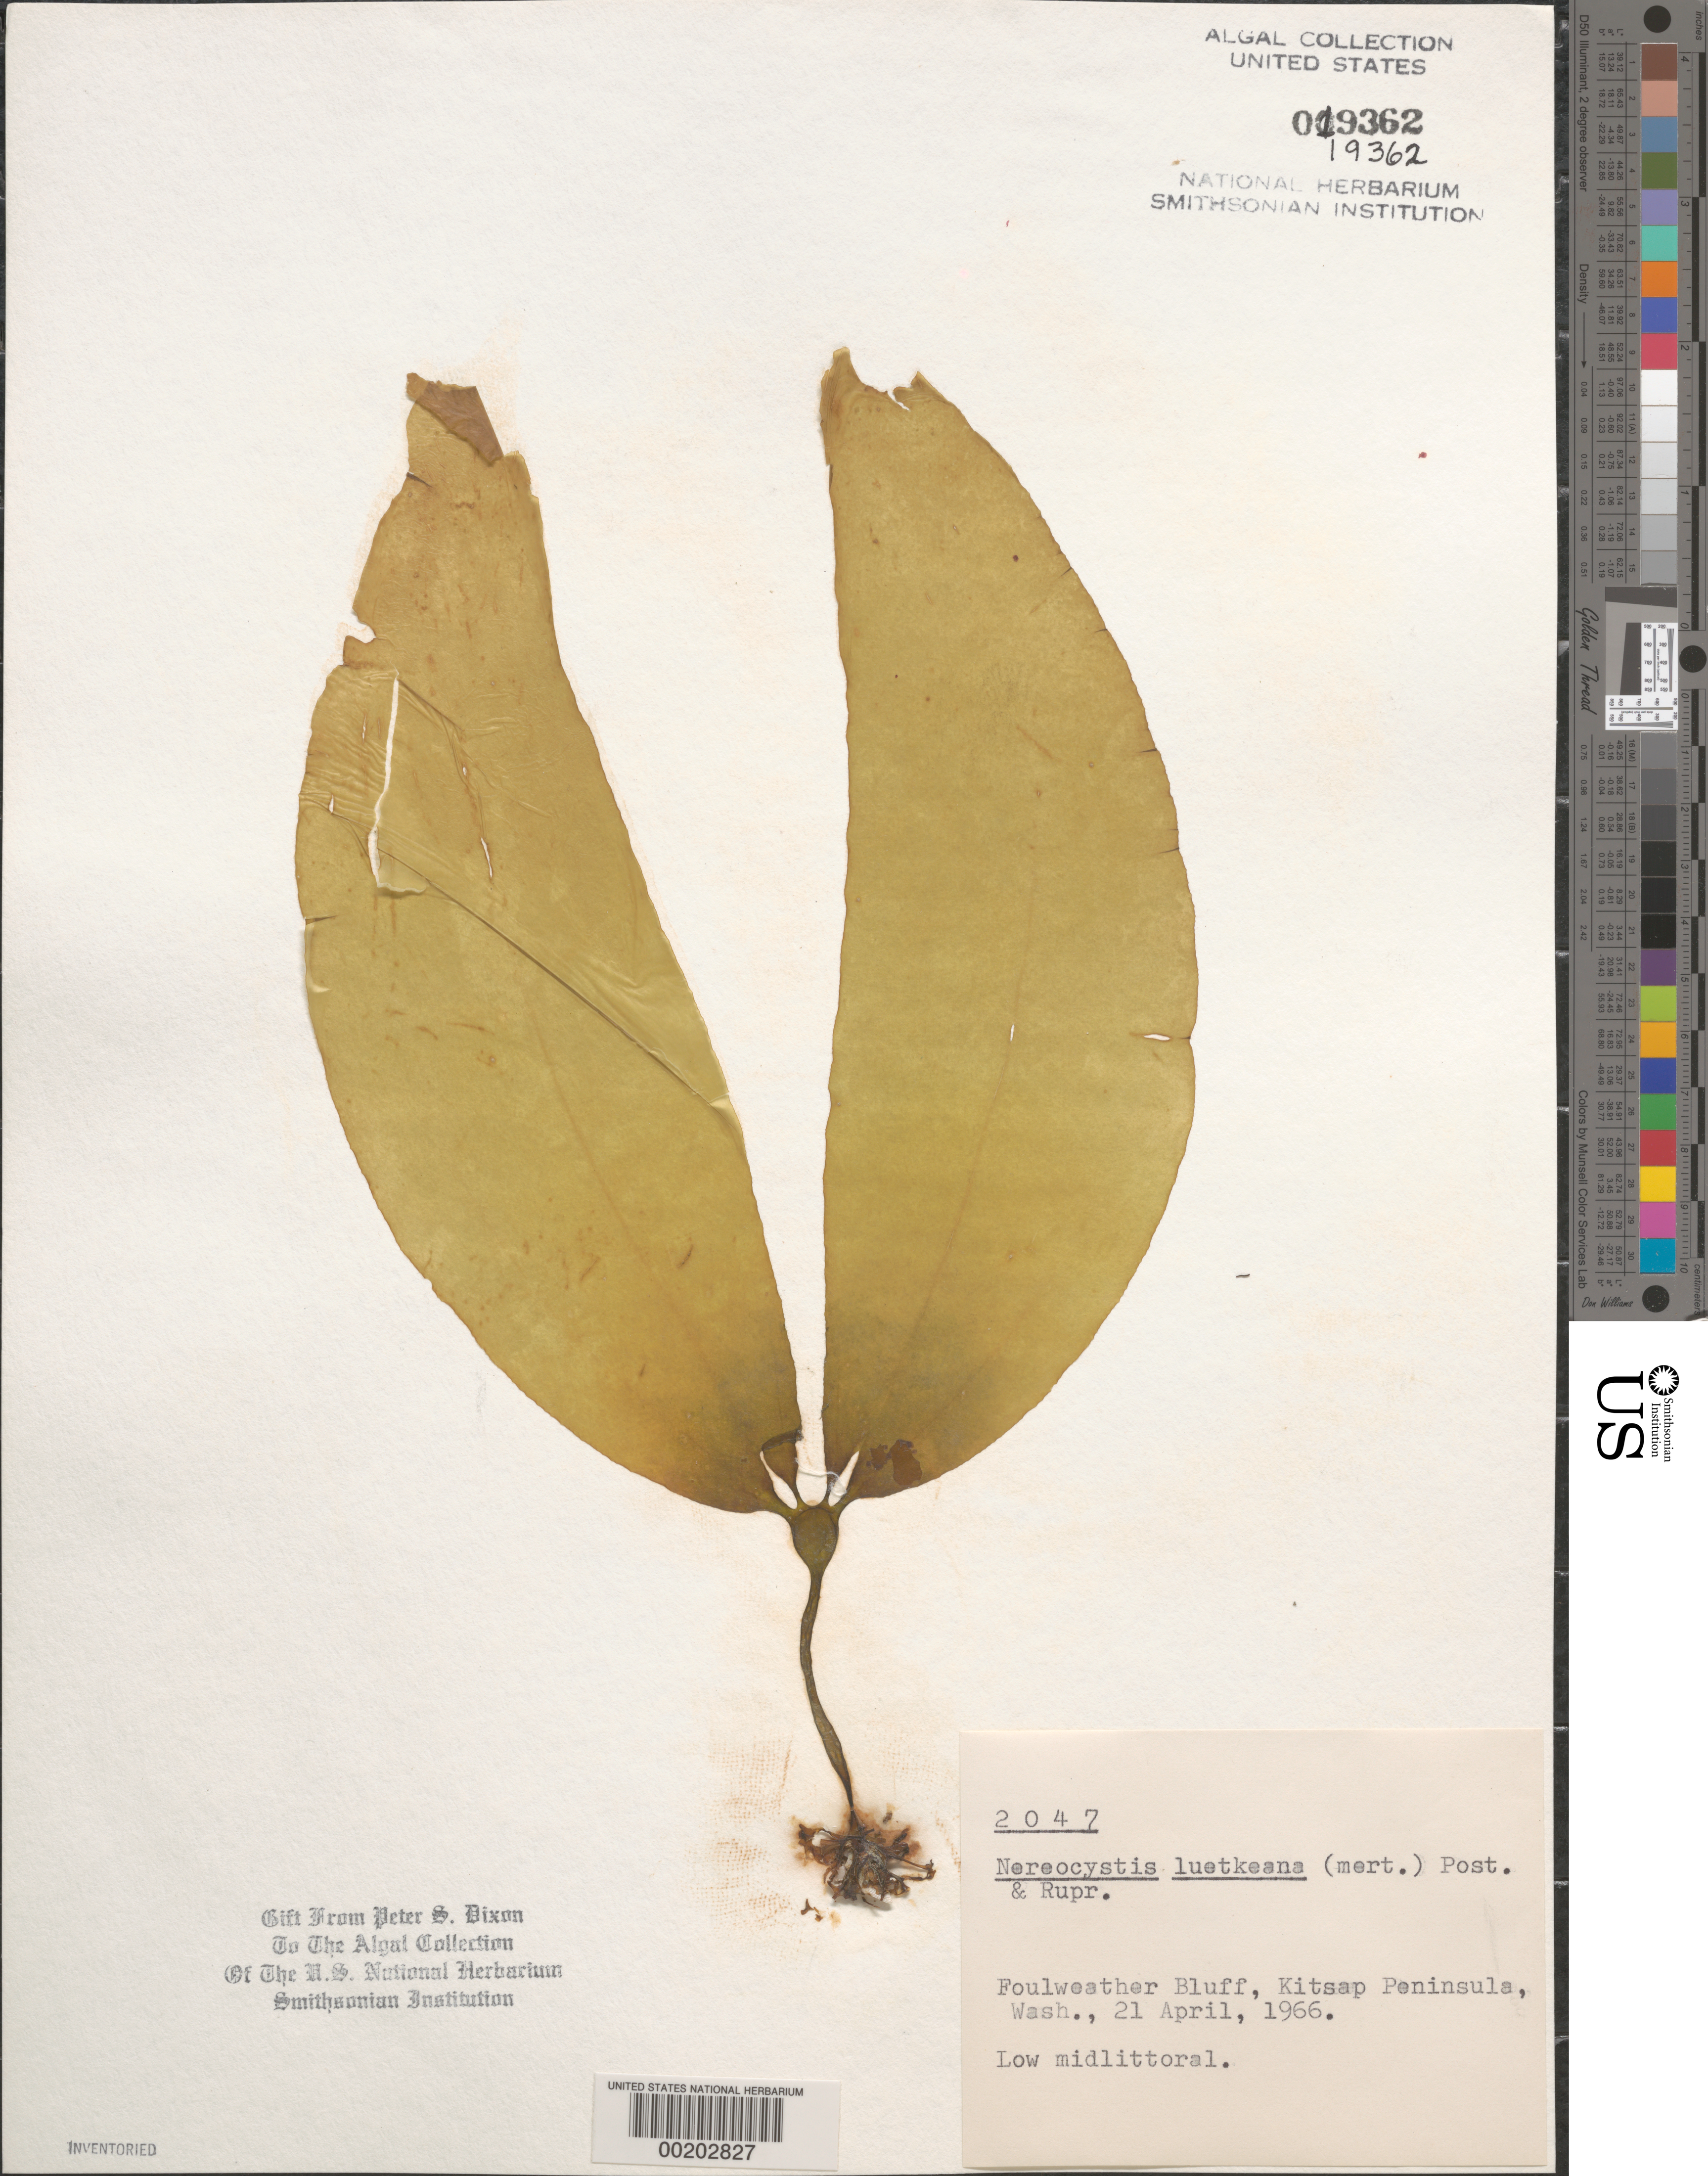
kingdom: Chromista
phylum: Ochrophyta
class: Phaeophyceae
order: Laminariales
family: Laminariaceae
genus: Nereocystis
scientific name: Nereocystis luetkeana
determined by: Dixon, P. S.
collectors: P. S. Dixon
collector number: PSD 2047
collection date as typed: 21 Apr 1966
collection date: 1966-04-21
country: United States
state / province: Washington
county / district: Kitsap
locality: Foulweather Bluff, Kitsap Peninsula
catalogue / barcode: US 19362